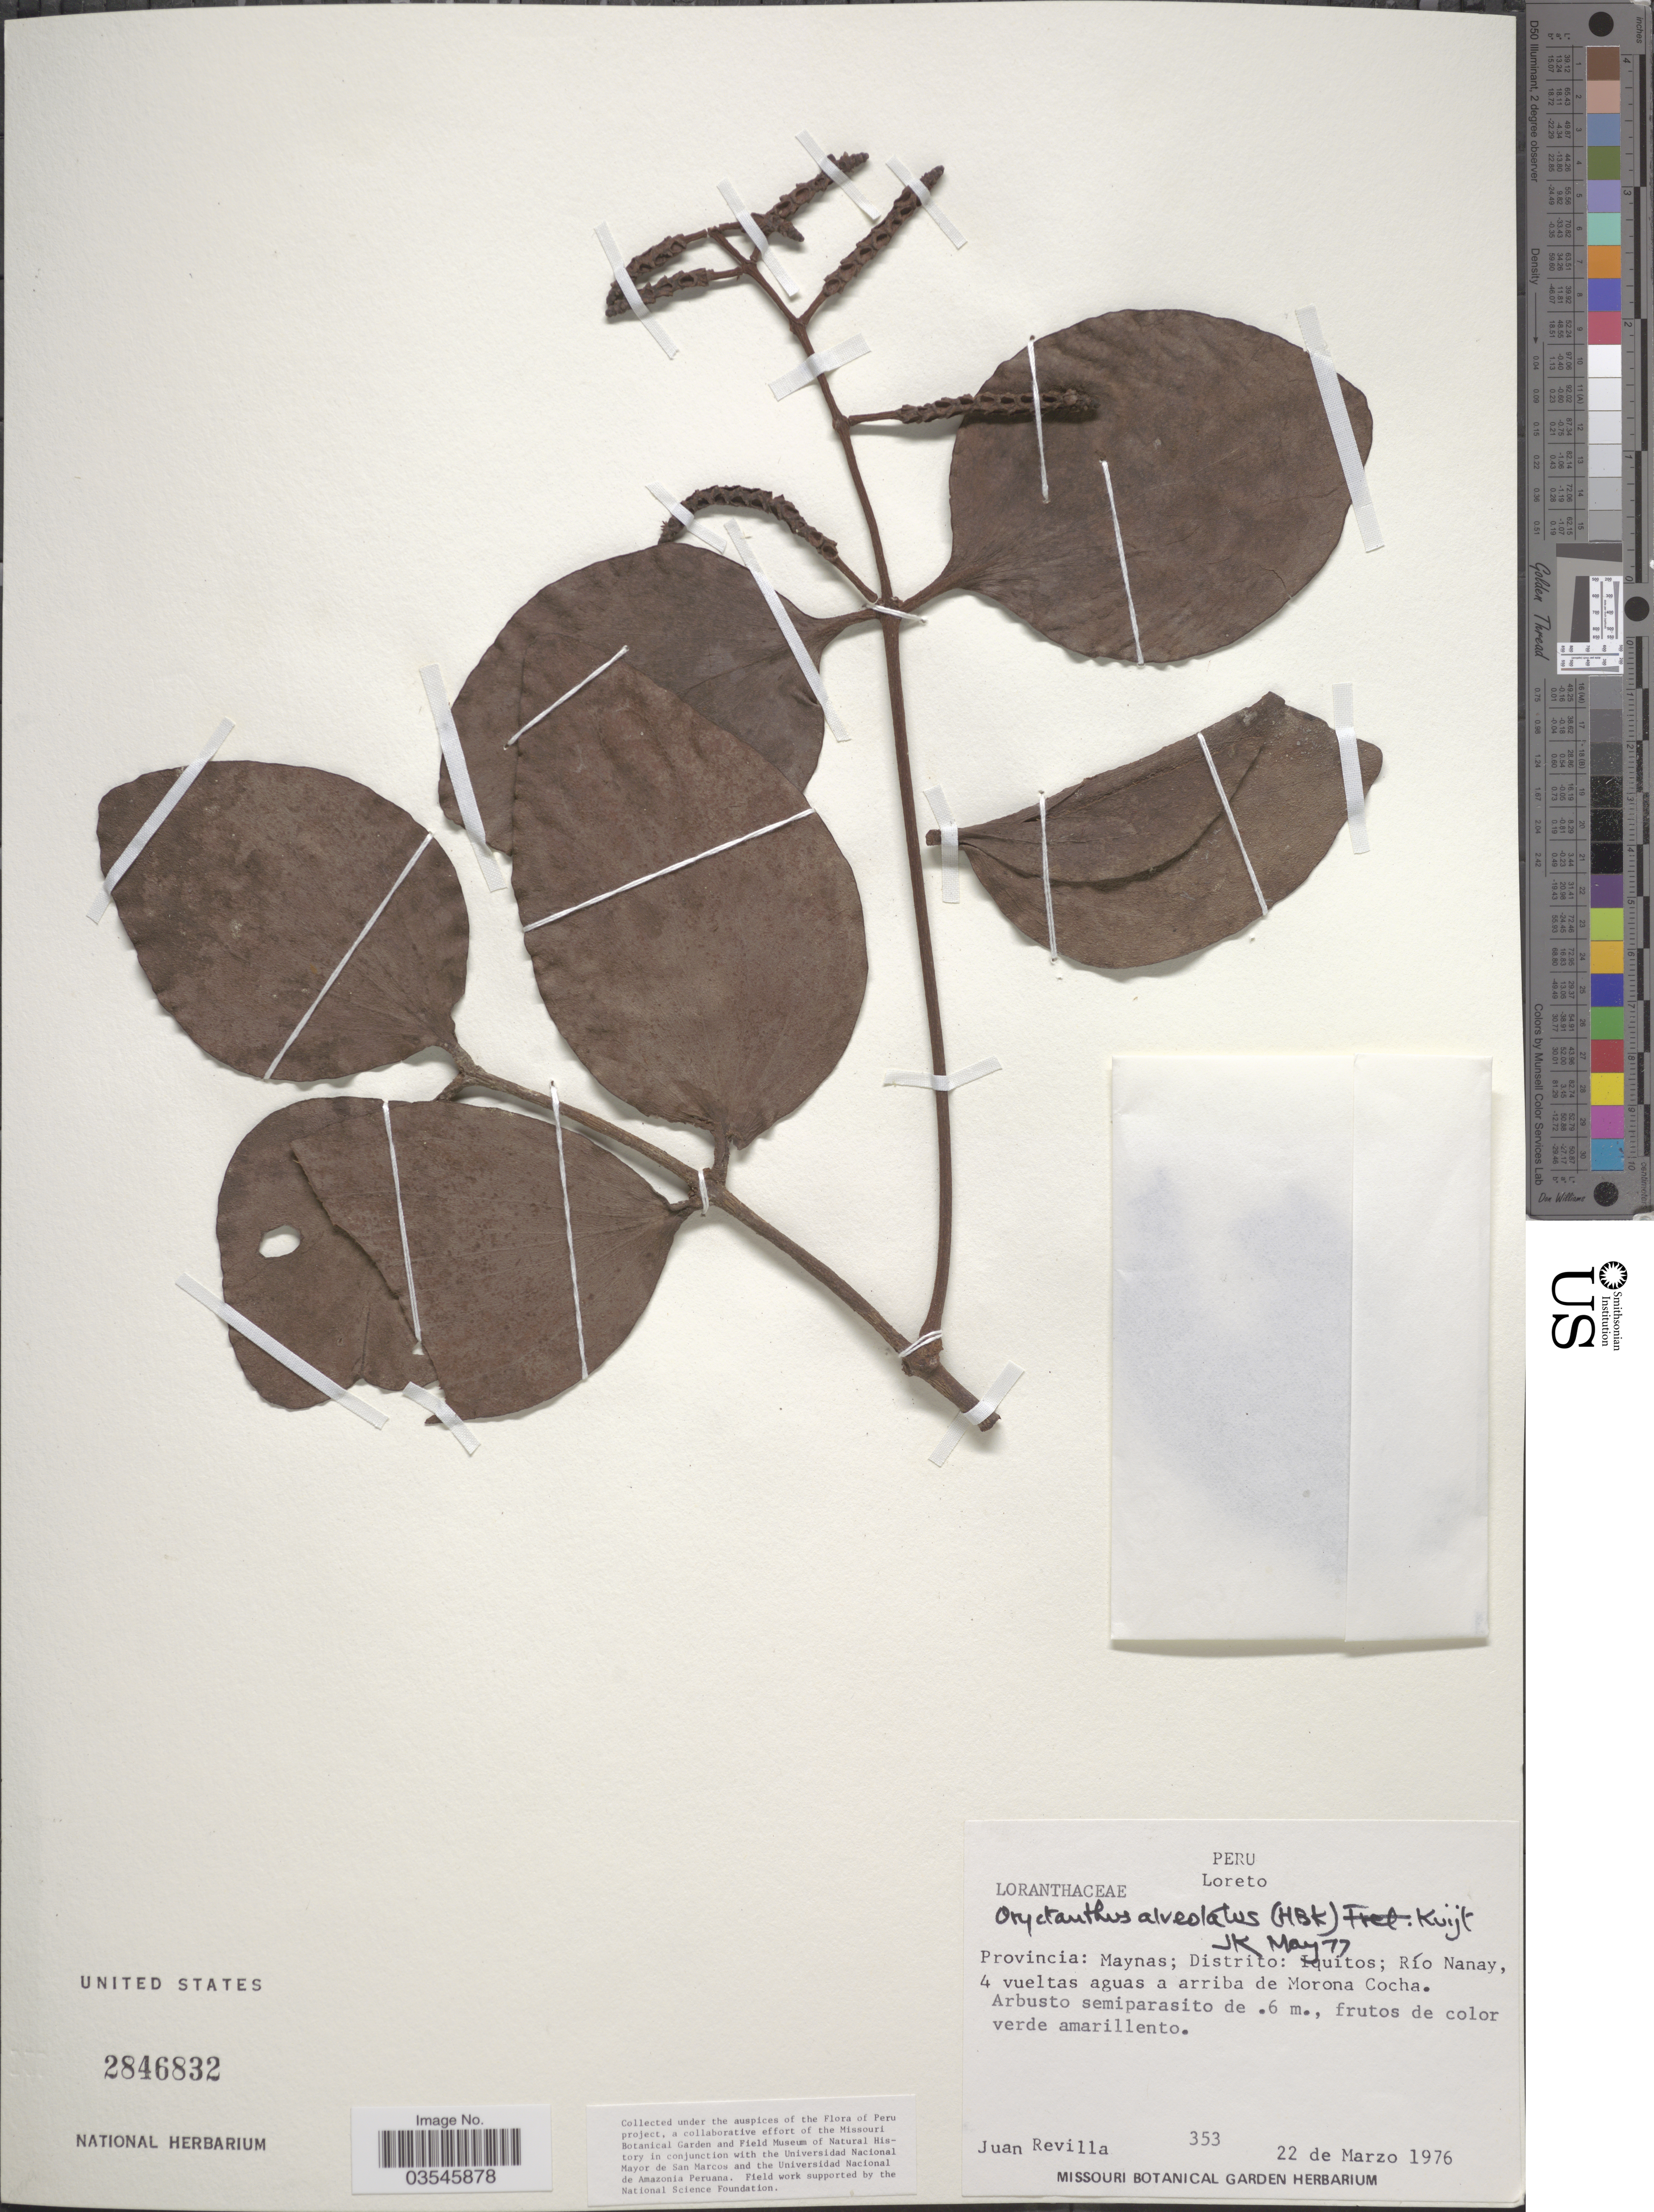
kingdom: Plantae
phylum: Tracheophyta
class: Magnoliopsida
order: Santalales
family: Loranthaceae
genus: Oryctanthus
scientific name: Oryctanthus alveolatus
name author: (Kunth) Kuijt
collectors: J. Revilla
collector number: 353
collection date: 1976-03-22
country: Peru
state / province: Loreto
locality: Provincia: Maynas; Distrito: Iquitos; Río Nanay, 4 vueltas aguas a arriba de Morona Cocha.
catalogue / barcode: US 2846832